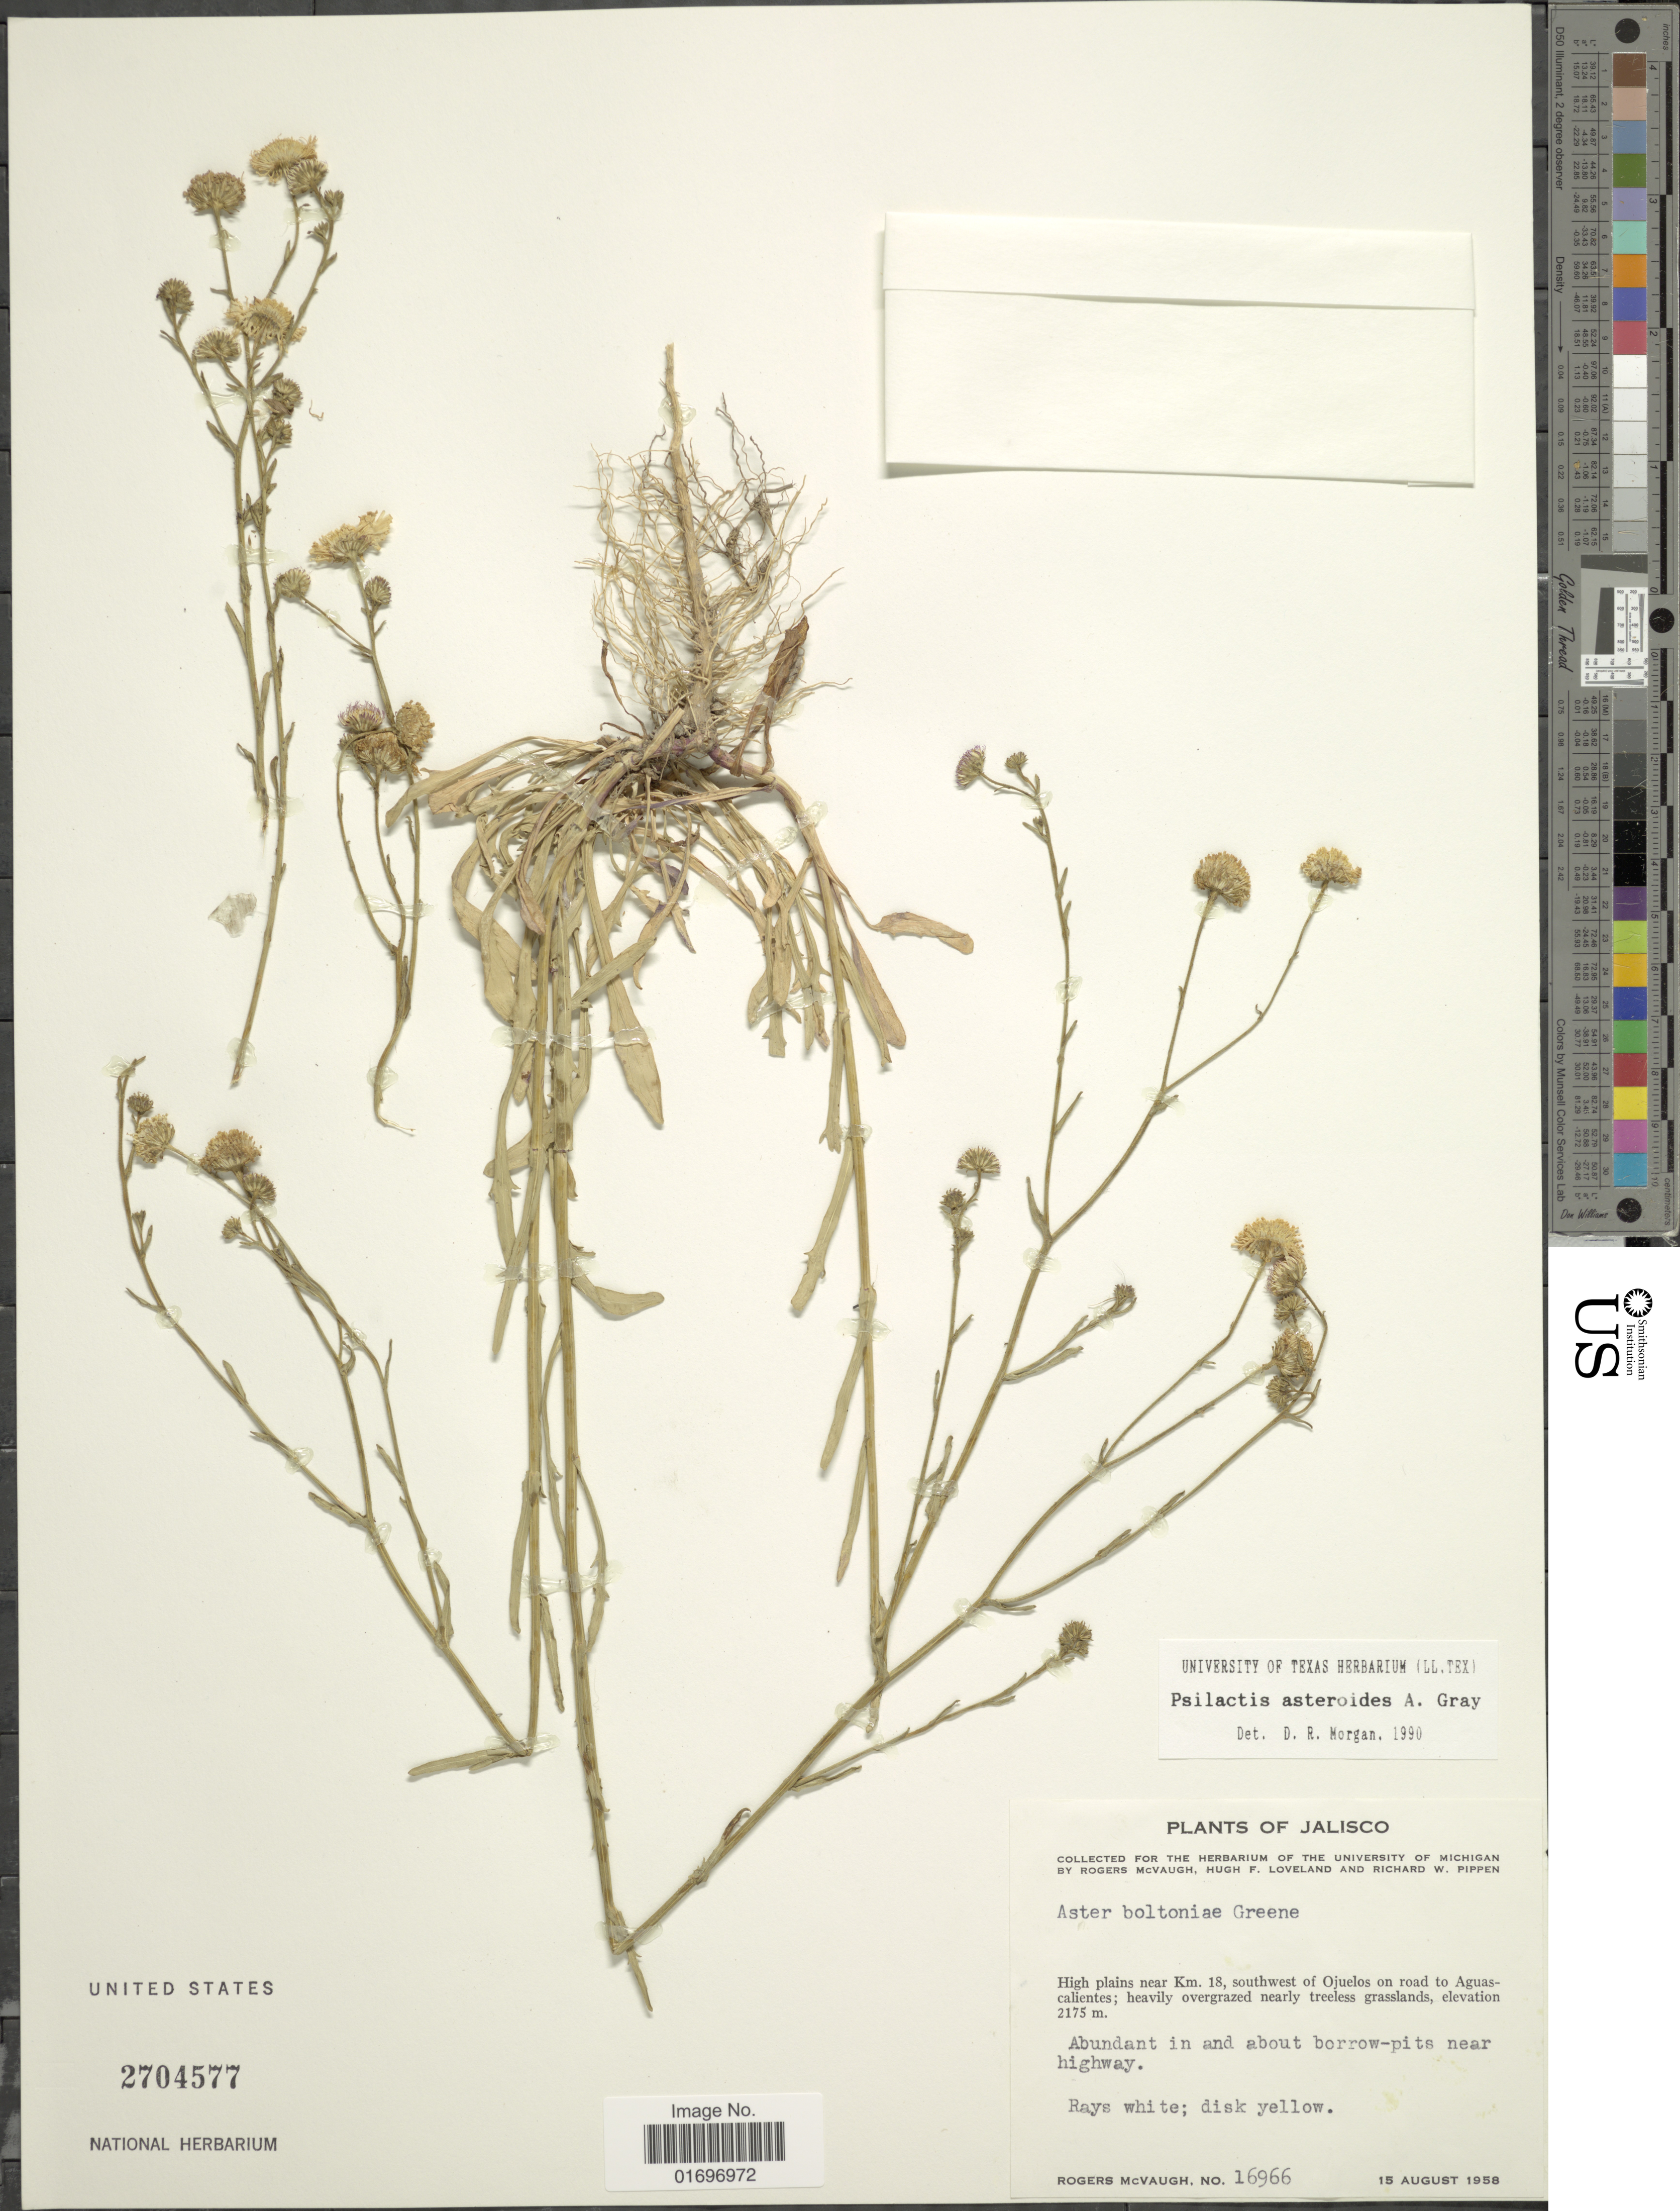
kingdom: Plantae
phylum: Tracheophyta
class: Magnoliopsida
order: Asterales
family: Asteraceae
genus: Psilactis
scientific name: Psilactis asteroides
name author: A. Gray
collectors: R. McVaugh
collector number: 16966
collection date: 1958-08-15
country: Mexico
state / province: Jalisco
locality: High plains near Km. 18, southwest of Ojuelos on road to Aguascalientes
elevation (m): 2175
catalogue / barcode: US 2704577